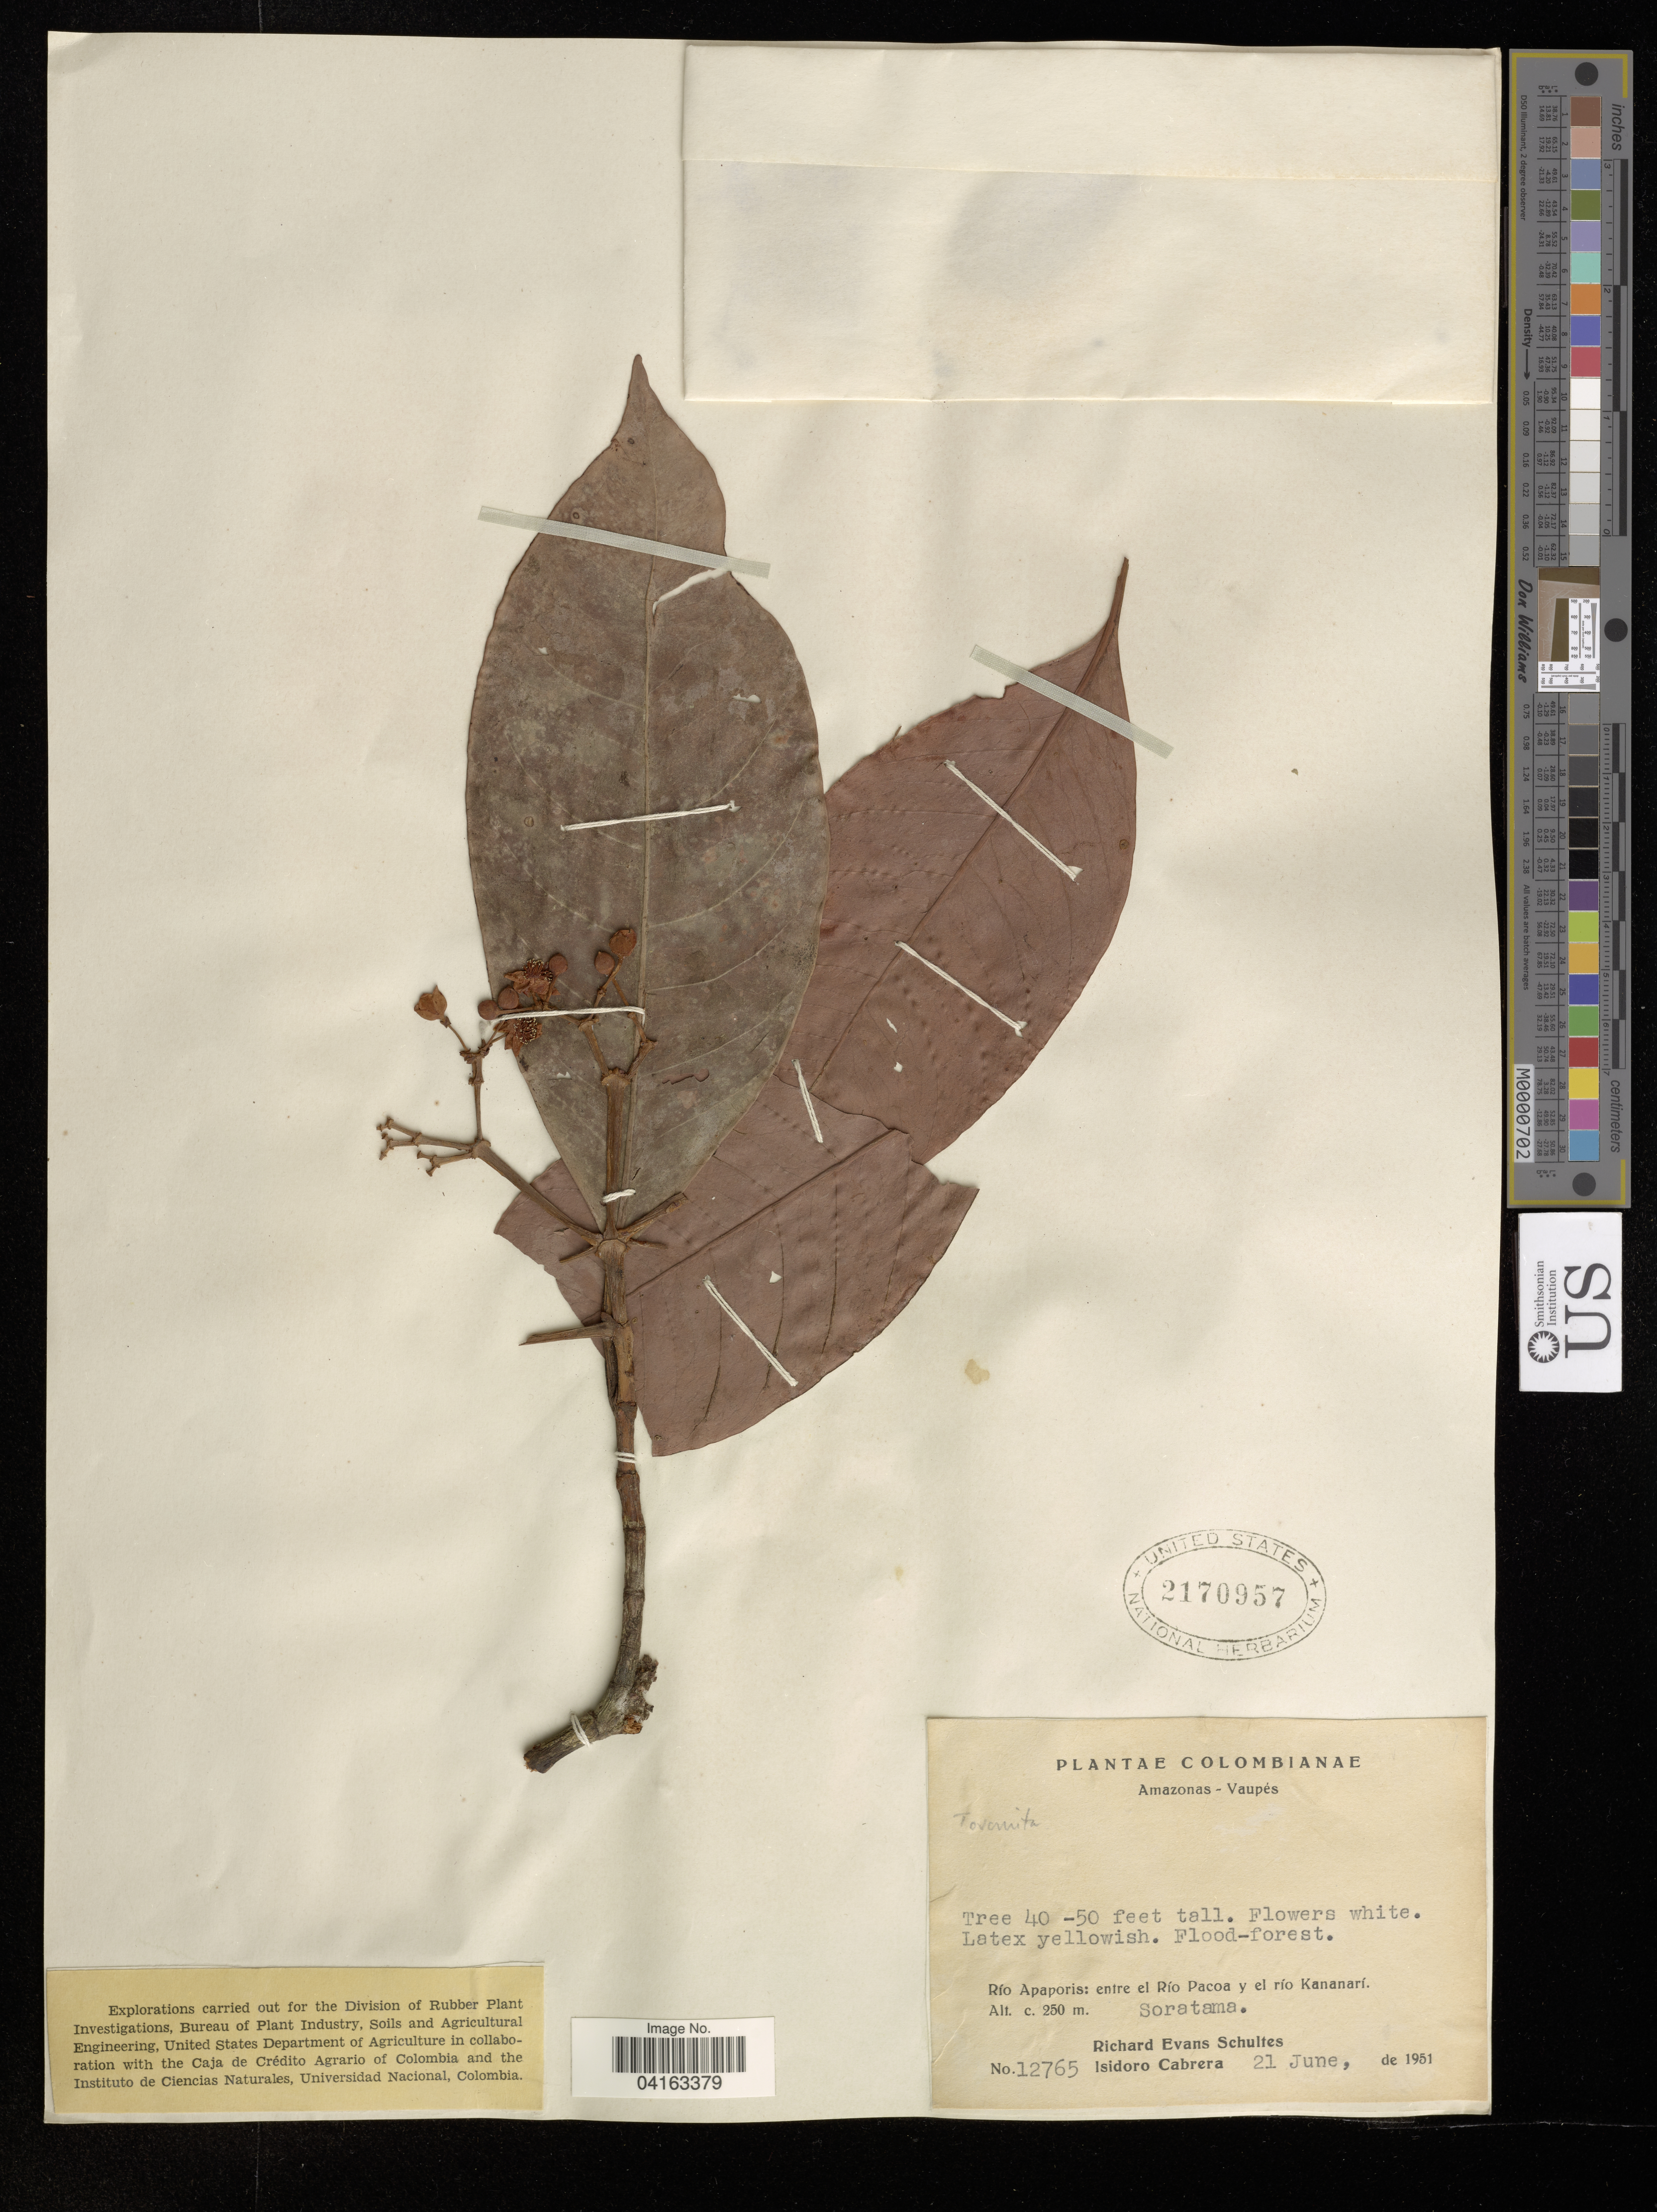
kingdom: Plantae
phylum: Tracheophyta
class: Magnoliopsida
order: Malpighiales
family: Clusiaceae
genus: Tovomita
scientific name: Tovomita sp.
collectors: R. Shultes & I. Cabrera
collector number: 12765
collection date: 1951-06-21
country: Colombia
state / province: Vaupés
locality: Río Apaporis: entre el Río Pacoa y el río Kananarí. Soratama.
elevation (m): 250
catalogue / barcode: US 2170957